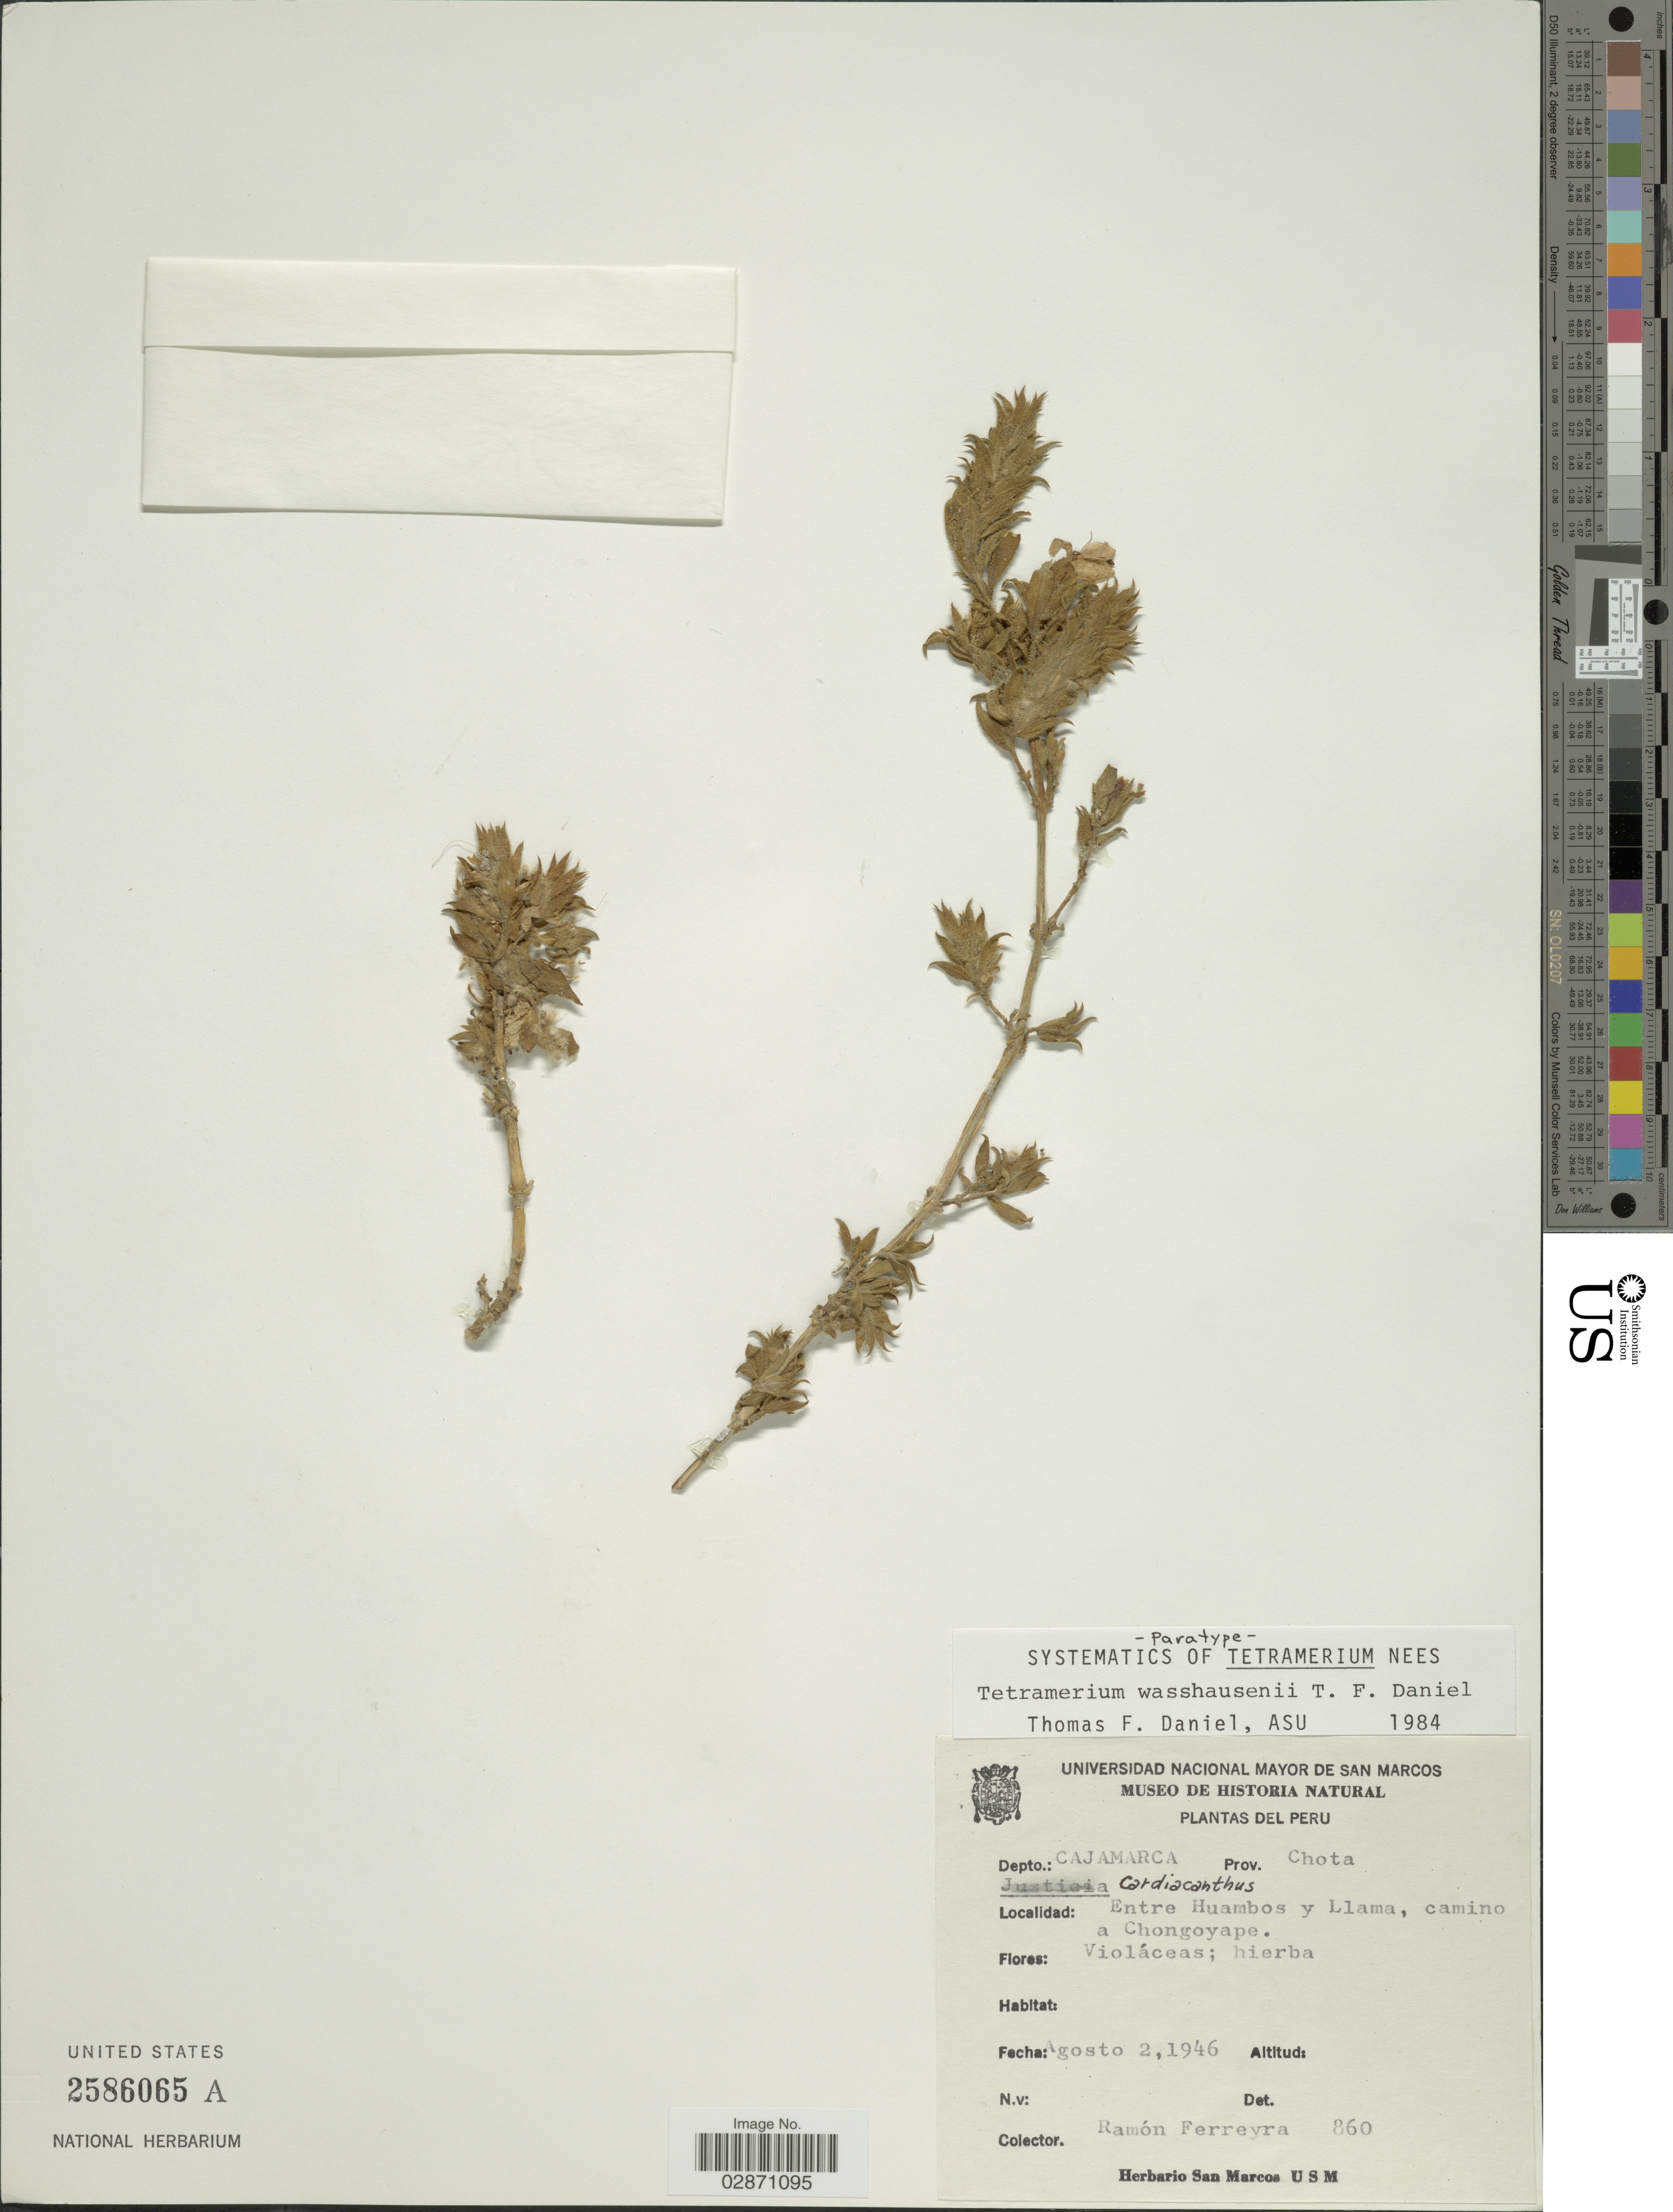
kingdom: Plantae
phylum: Tracheophyta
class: Magnoliopsida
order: Lamiales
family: Acanthaceae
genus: Tetramerium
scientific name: Tetramerium wasshausenii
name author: T.F. Daniel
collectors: R. A. Ferreyra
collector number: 860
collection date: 1946-08-02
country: Peru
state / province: Cajamarca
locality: Depto.: Cajamarca, Prov. Chota, Entre Huambos y Llama, camino a Chongoyape.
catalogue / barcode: US 2586065A